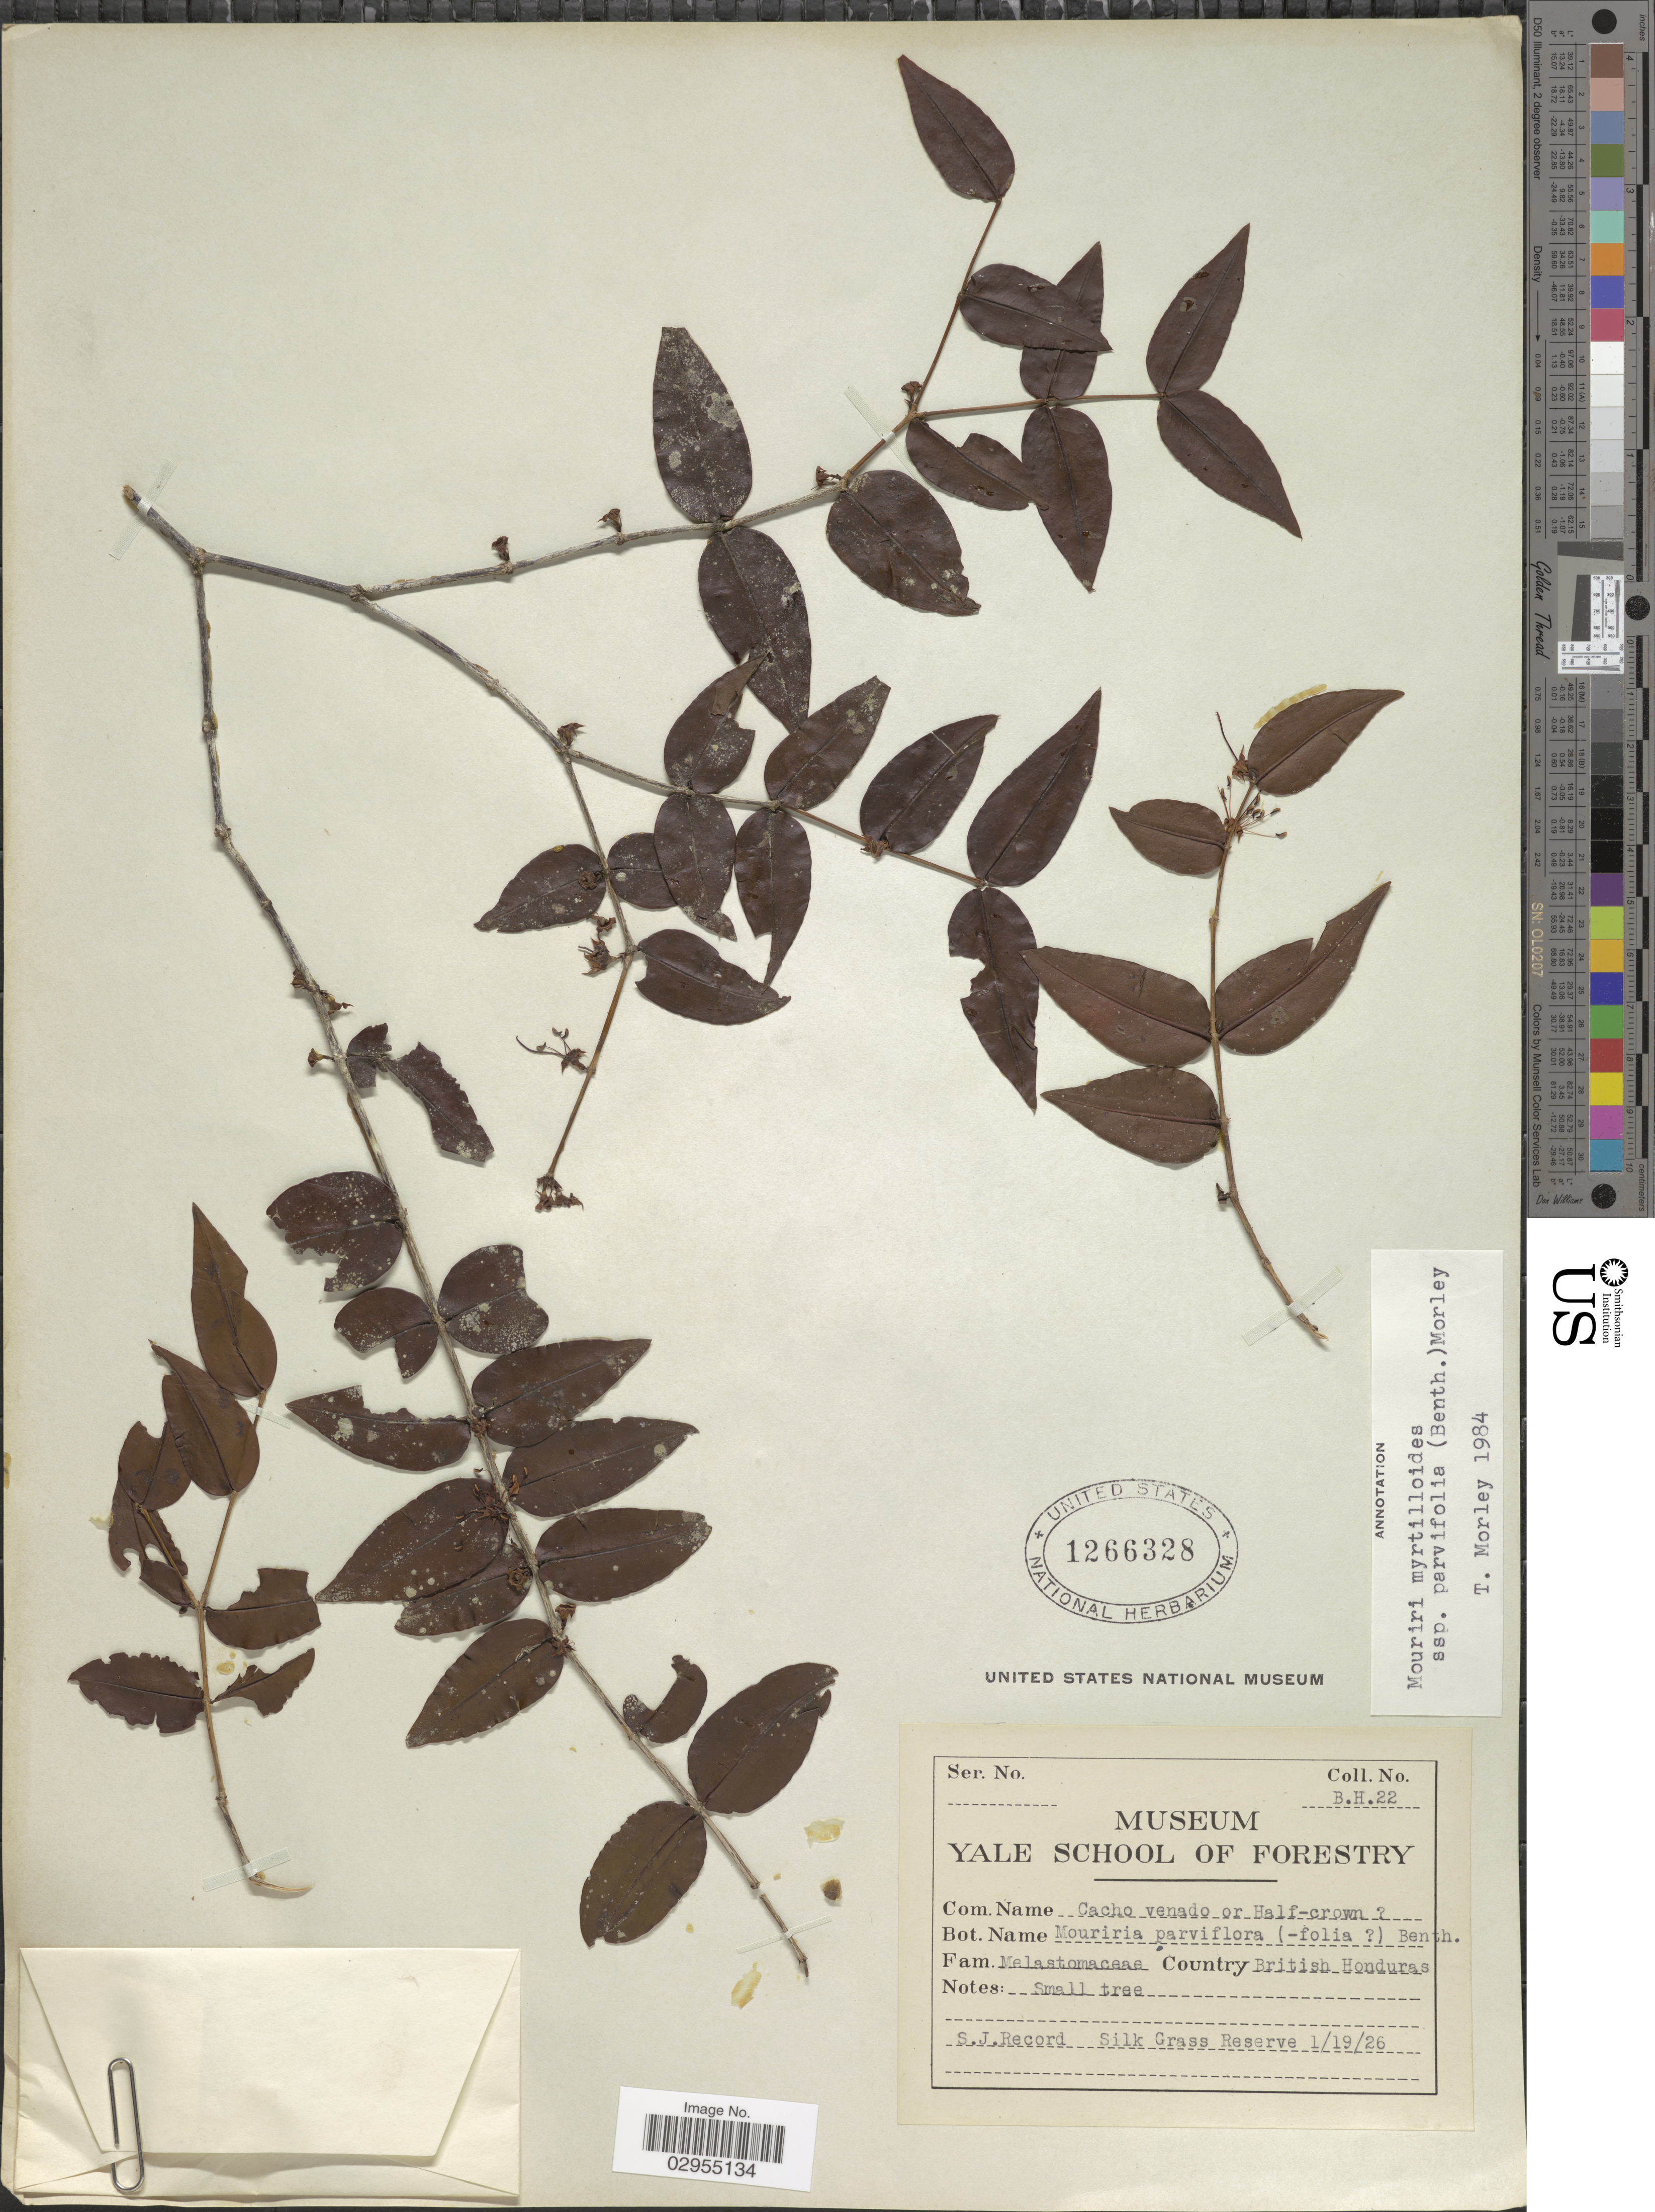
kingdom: Plantae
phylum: Tracheophyta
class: Magnoliopsida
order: Myrtales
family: Melastomataceae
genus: Mouriri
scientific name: Mouriri parvifolia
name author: Benth.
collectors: S. J. Record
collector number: B.H.22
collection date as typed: Transcribed d/m/y: 19/1/26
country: Belize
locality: Country Br. Honduras. Silk Grass Reserve.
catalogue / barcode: US 1266328